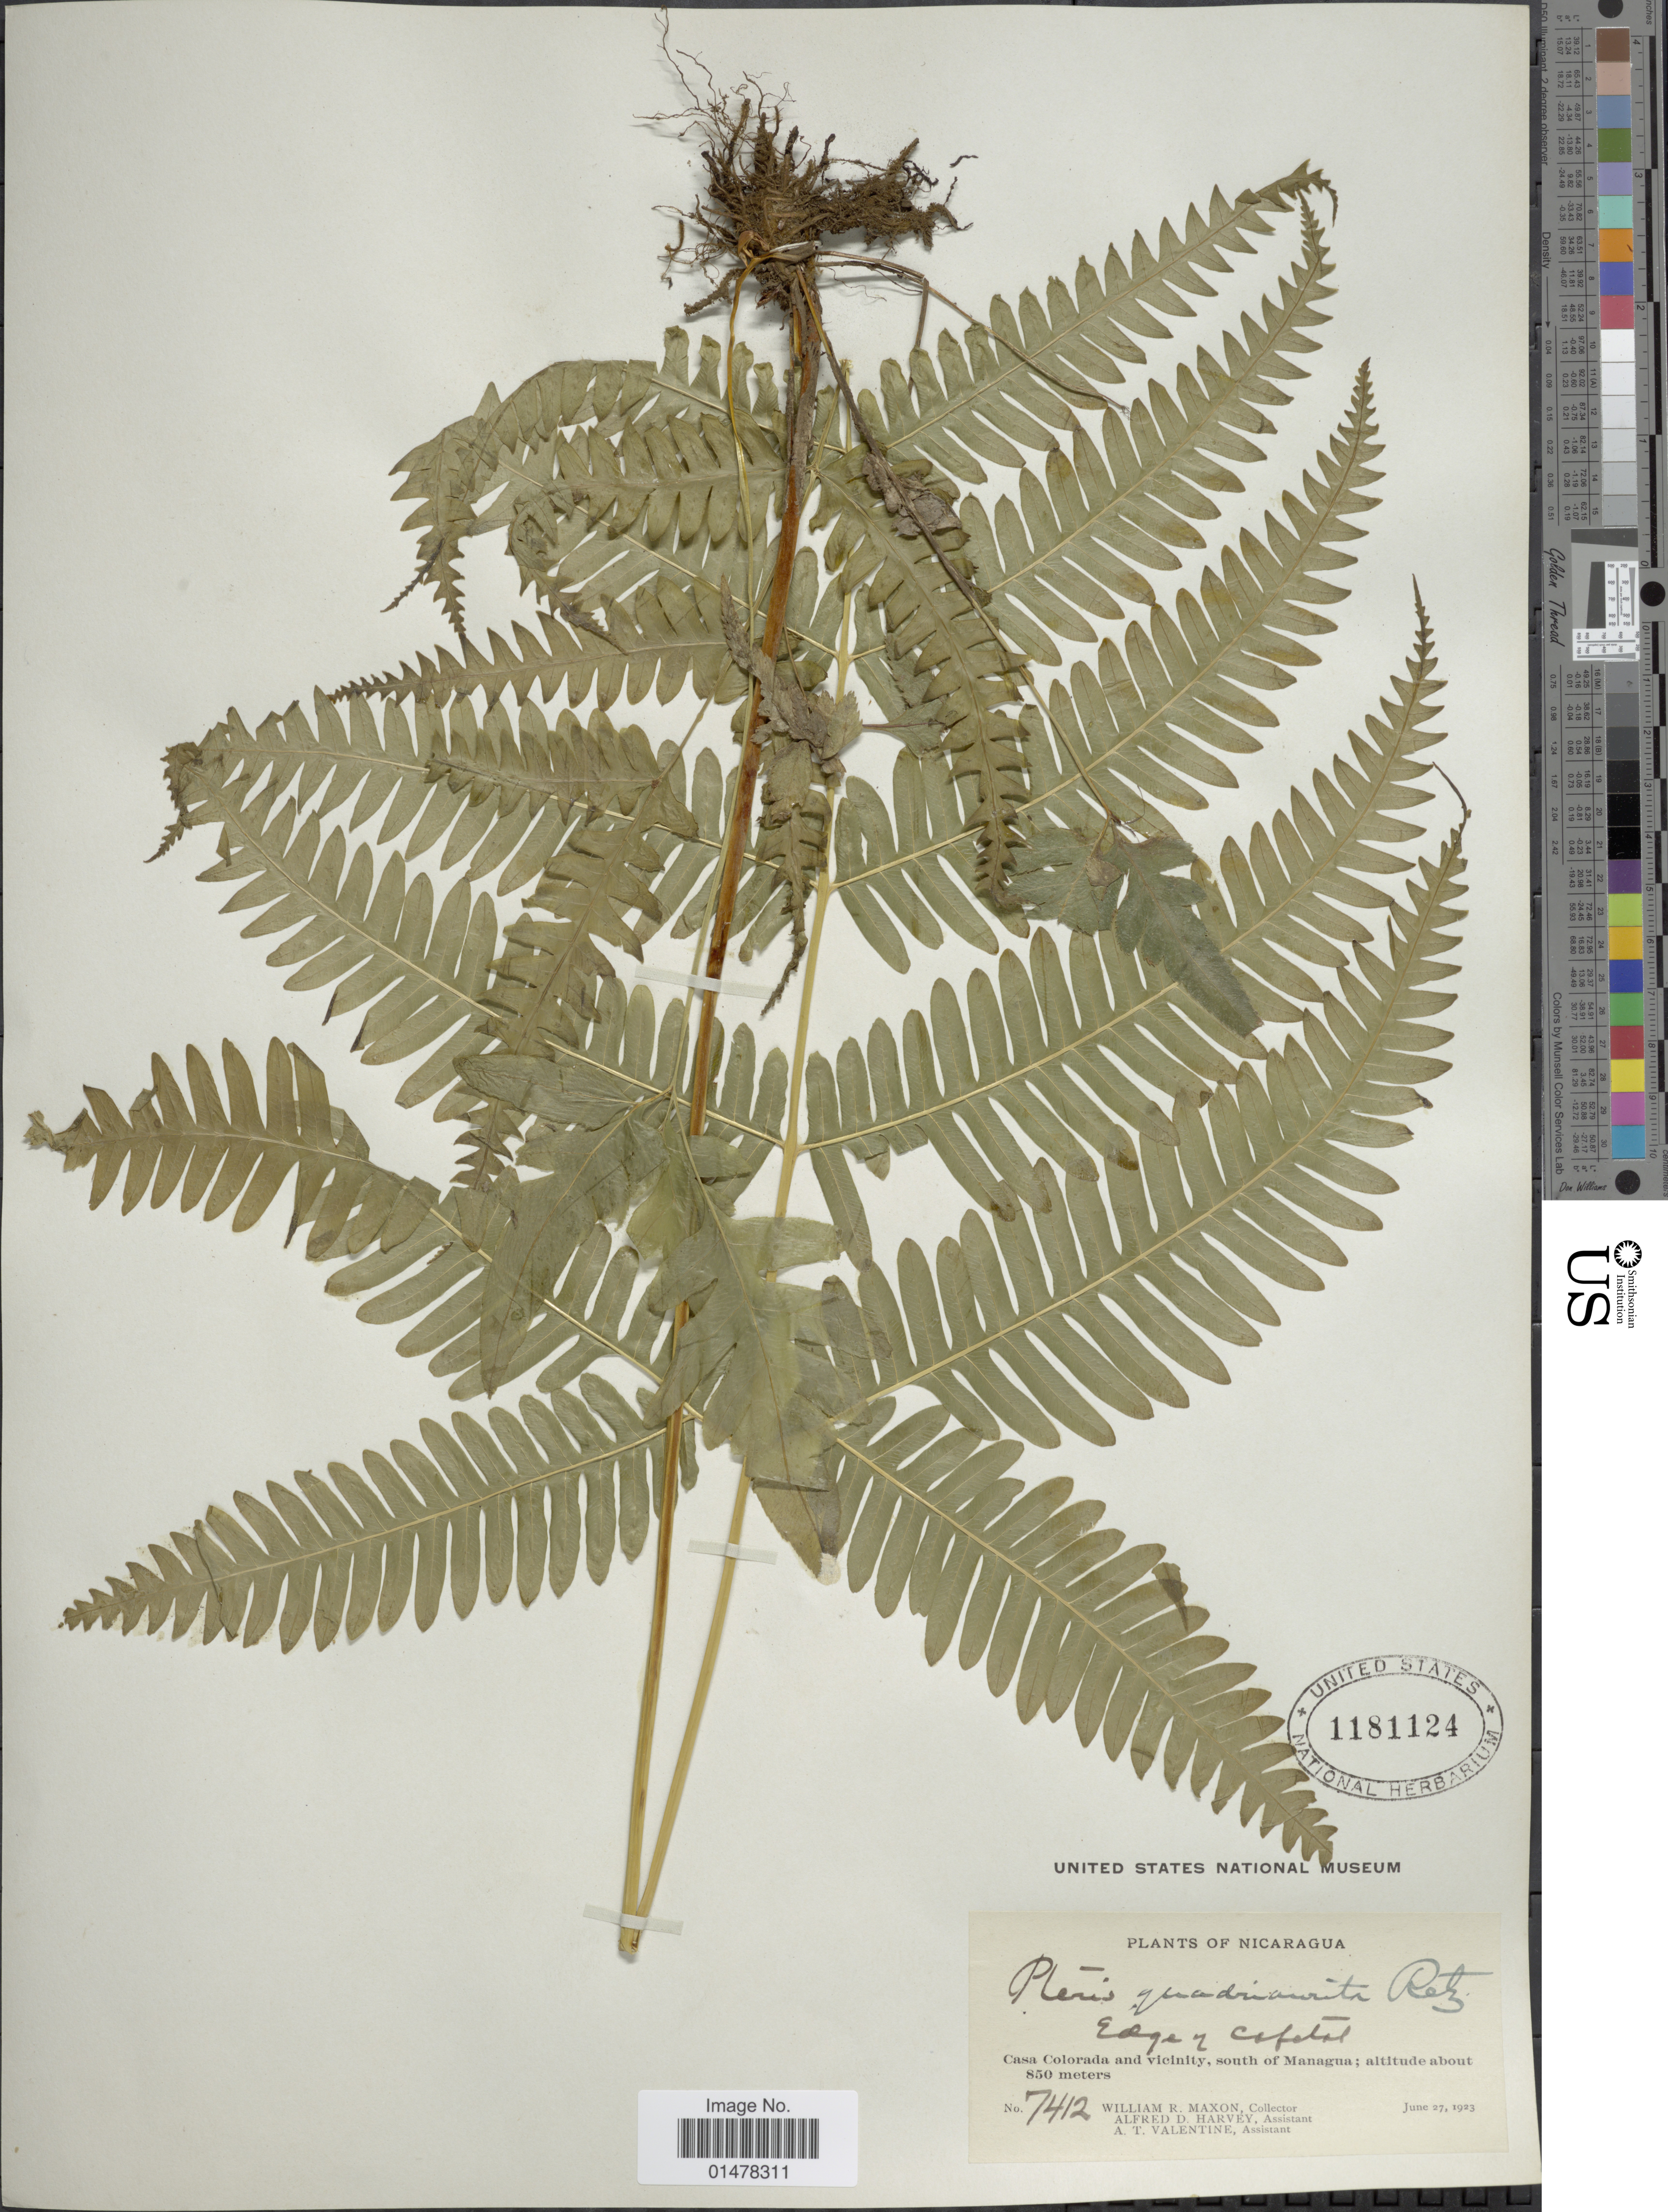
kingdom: Plantae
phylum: Tracheophyta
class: Polypodiopsida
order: Polypodiales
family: Pteridaceae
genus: Pteris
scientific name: Pteris quadriaurita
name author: Retz.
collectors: W. R. Maxon, A. D. Harvey & A. Valentine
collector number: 7412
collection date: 1923-06-27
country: Nicaragua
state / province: Managua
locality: Plants of Nicaragua, Casa Colorado and Vicinity, south of Managua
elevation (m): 850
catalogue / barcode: US 1181124